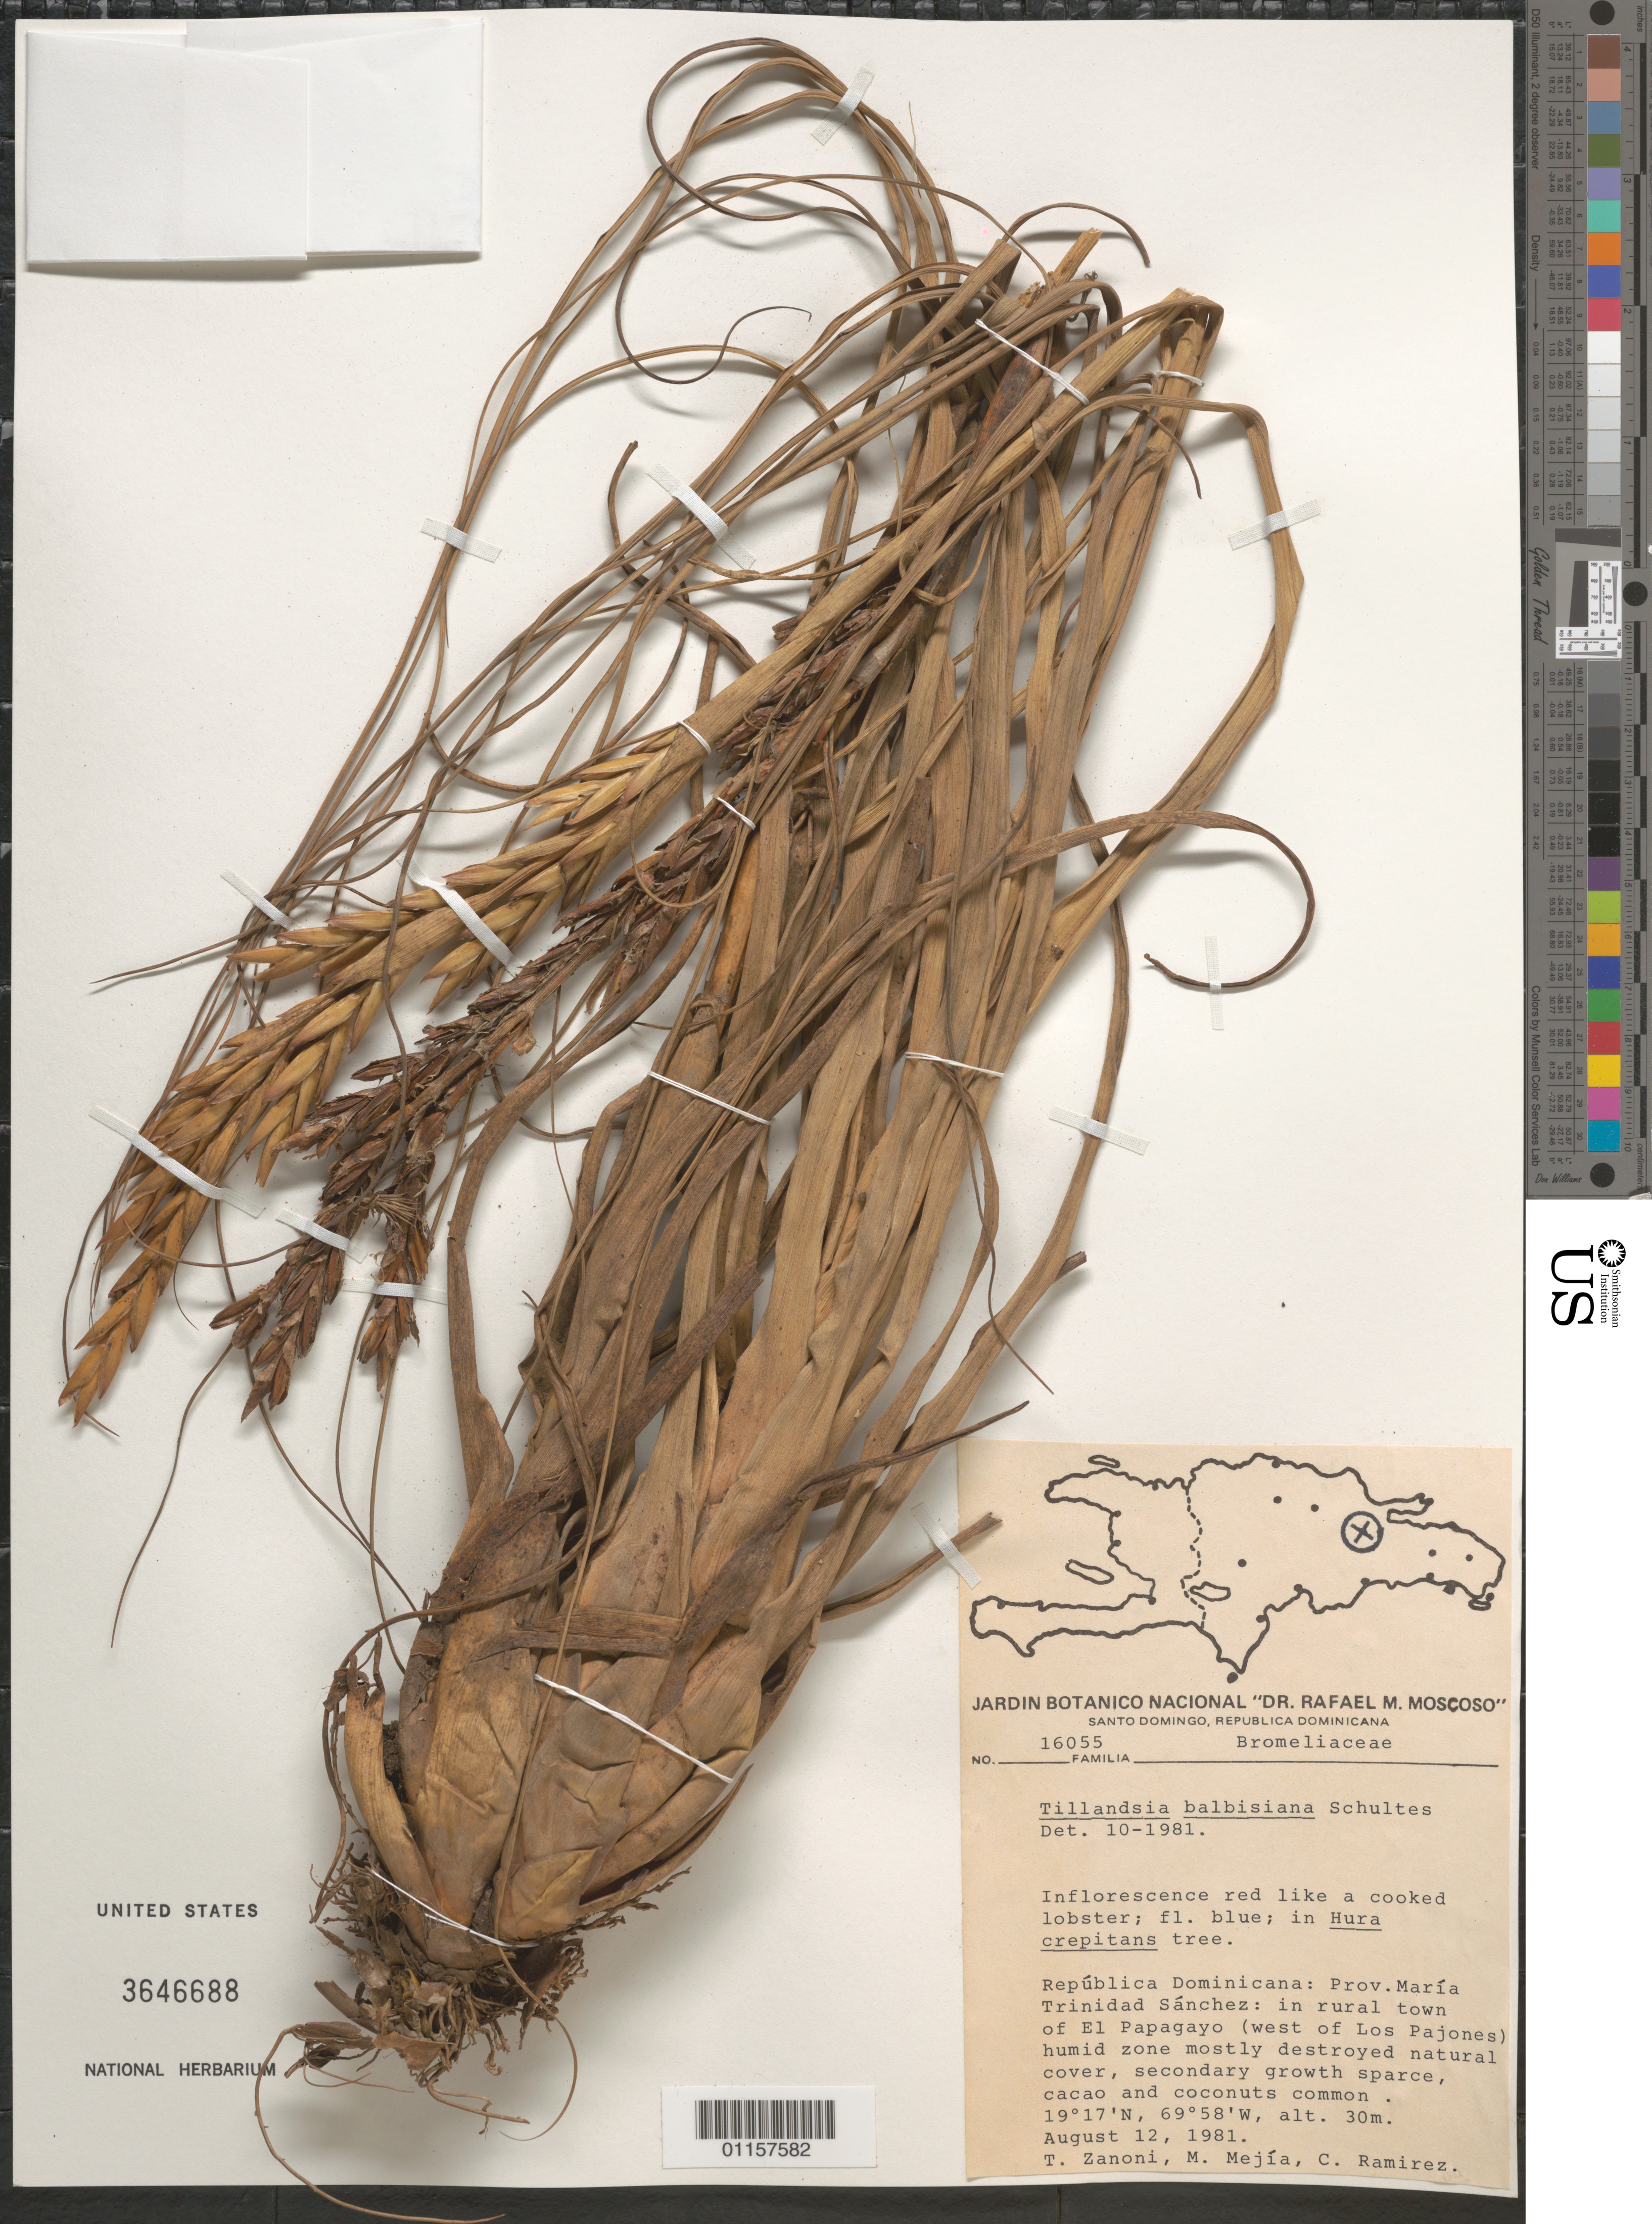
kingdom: Plantae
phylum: Tracheophyta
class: Liliopsida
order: Poales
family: Bromeliaceae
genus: Tillandsia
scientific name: Tillandsia balbisiana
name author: Schult. f.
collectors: T. A. Zanoni, M. Mejia & C. Ramirez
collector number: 16055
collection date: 1981-08-12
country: Dominican Republic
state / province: María Trinidad Sánchez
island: Hispaniola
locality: El Papagayo (west of Los Pajones).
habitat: Humid zone mostly destroyed natural cover, secondary growth sparce, cacao and coconuts common.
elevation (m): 30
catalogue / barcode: US 3646688